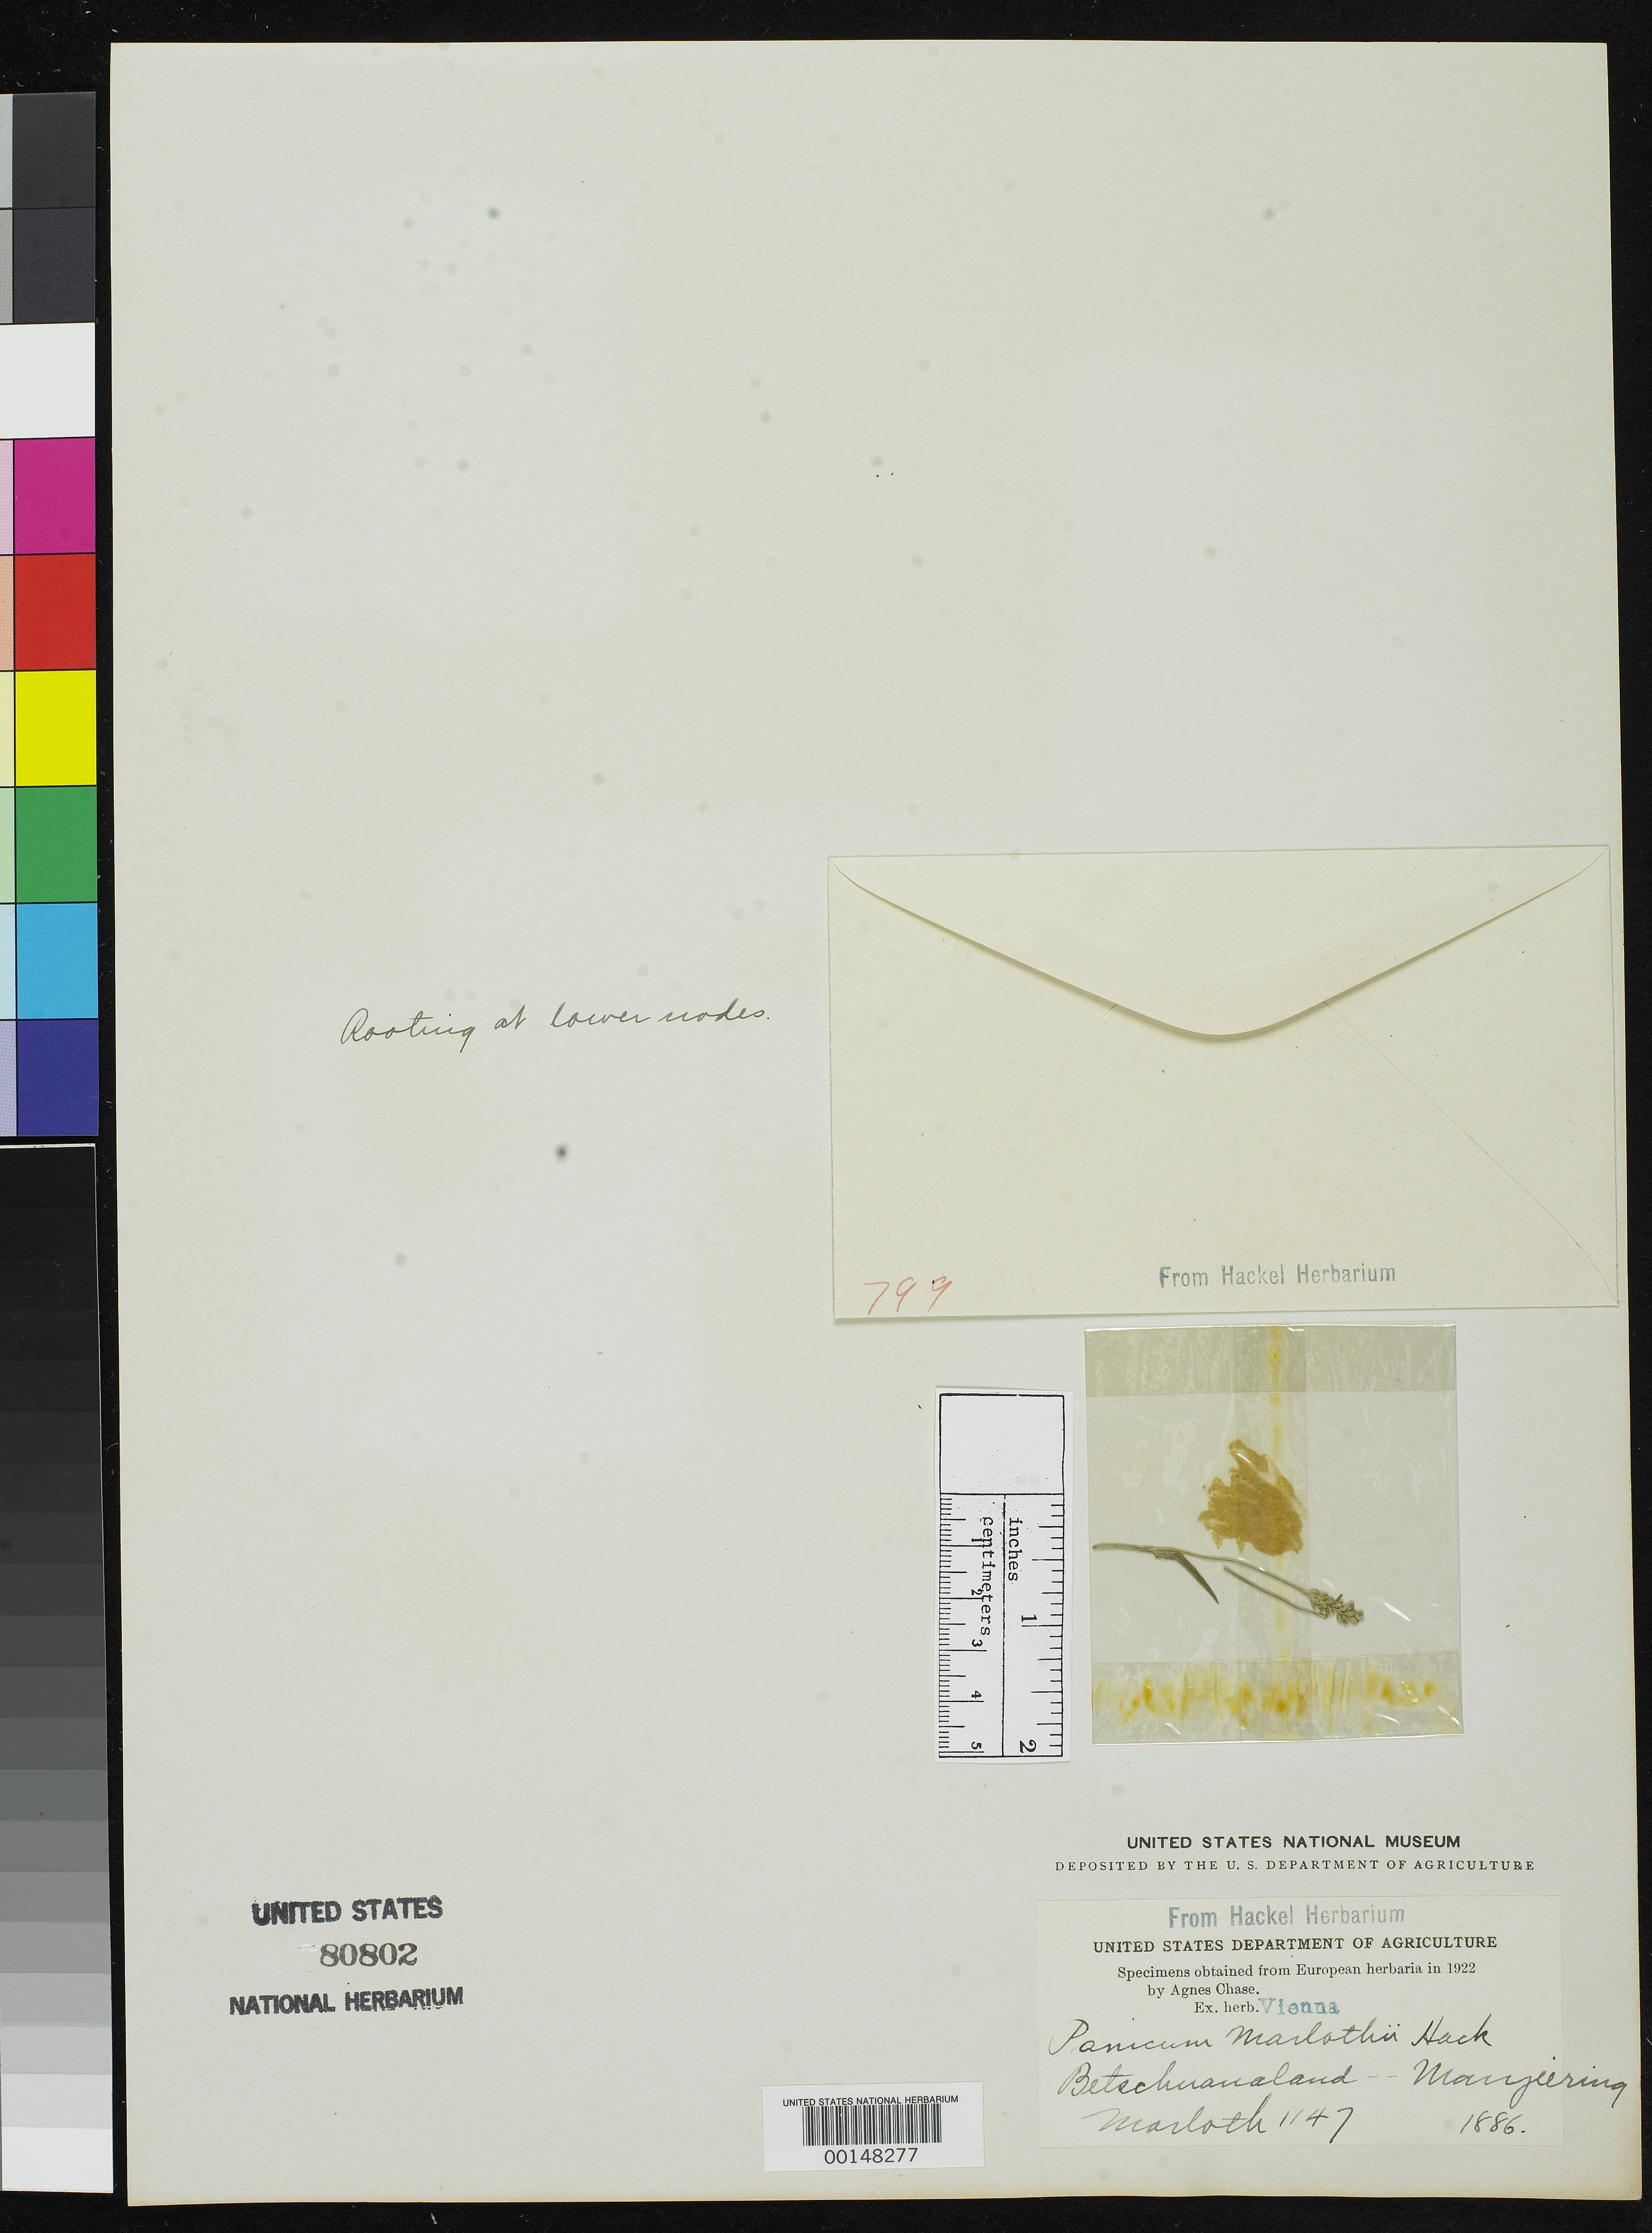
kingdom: Plantae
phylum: Tracheophyta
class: Liliopsida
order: Poales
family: Poaceae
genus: Panicum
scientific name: Panicum marlothii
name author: Hack.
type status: Type Fragment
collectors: H. Marloth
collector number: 1147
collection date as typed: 1886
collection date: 1886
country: South Africa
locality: Mangeering, Betschuauland.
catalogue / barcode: US 80802